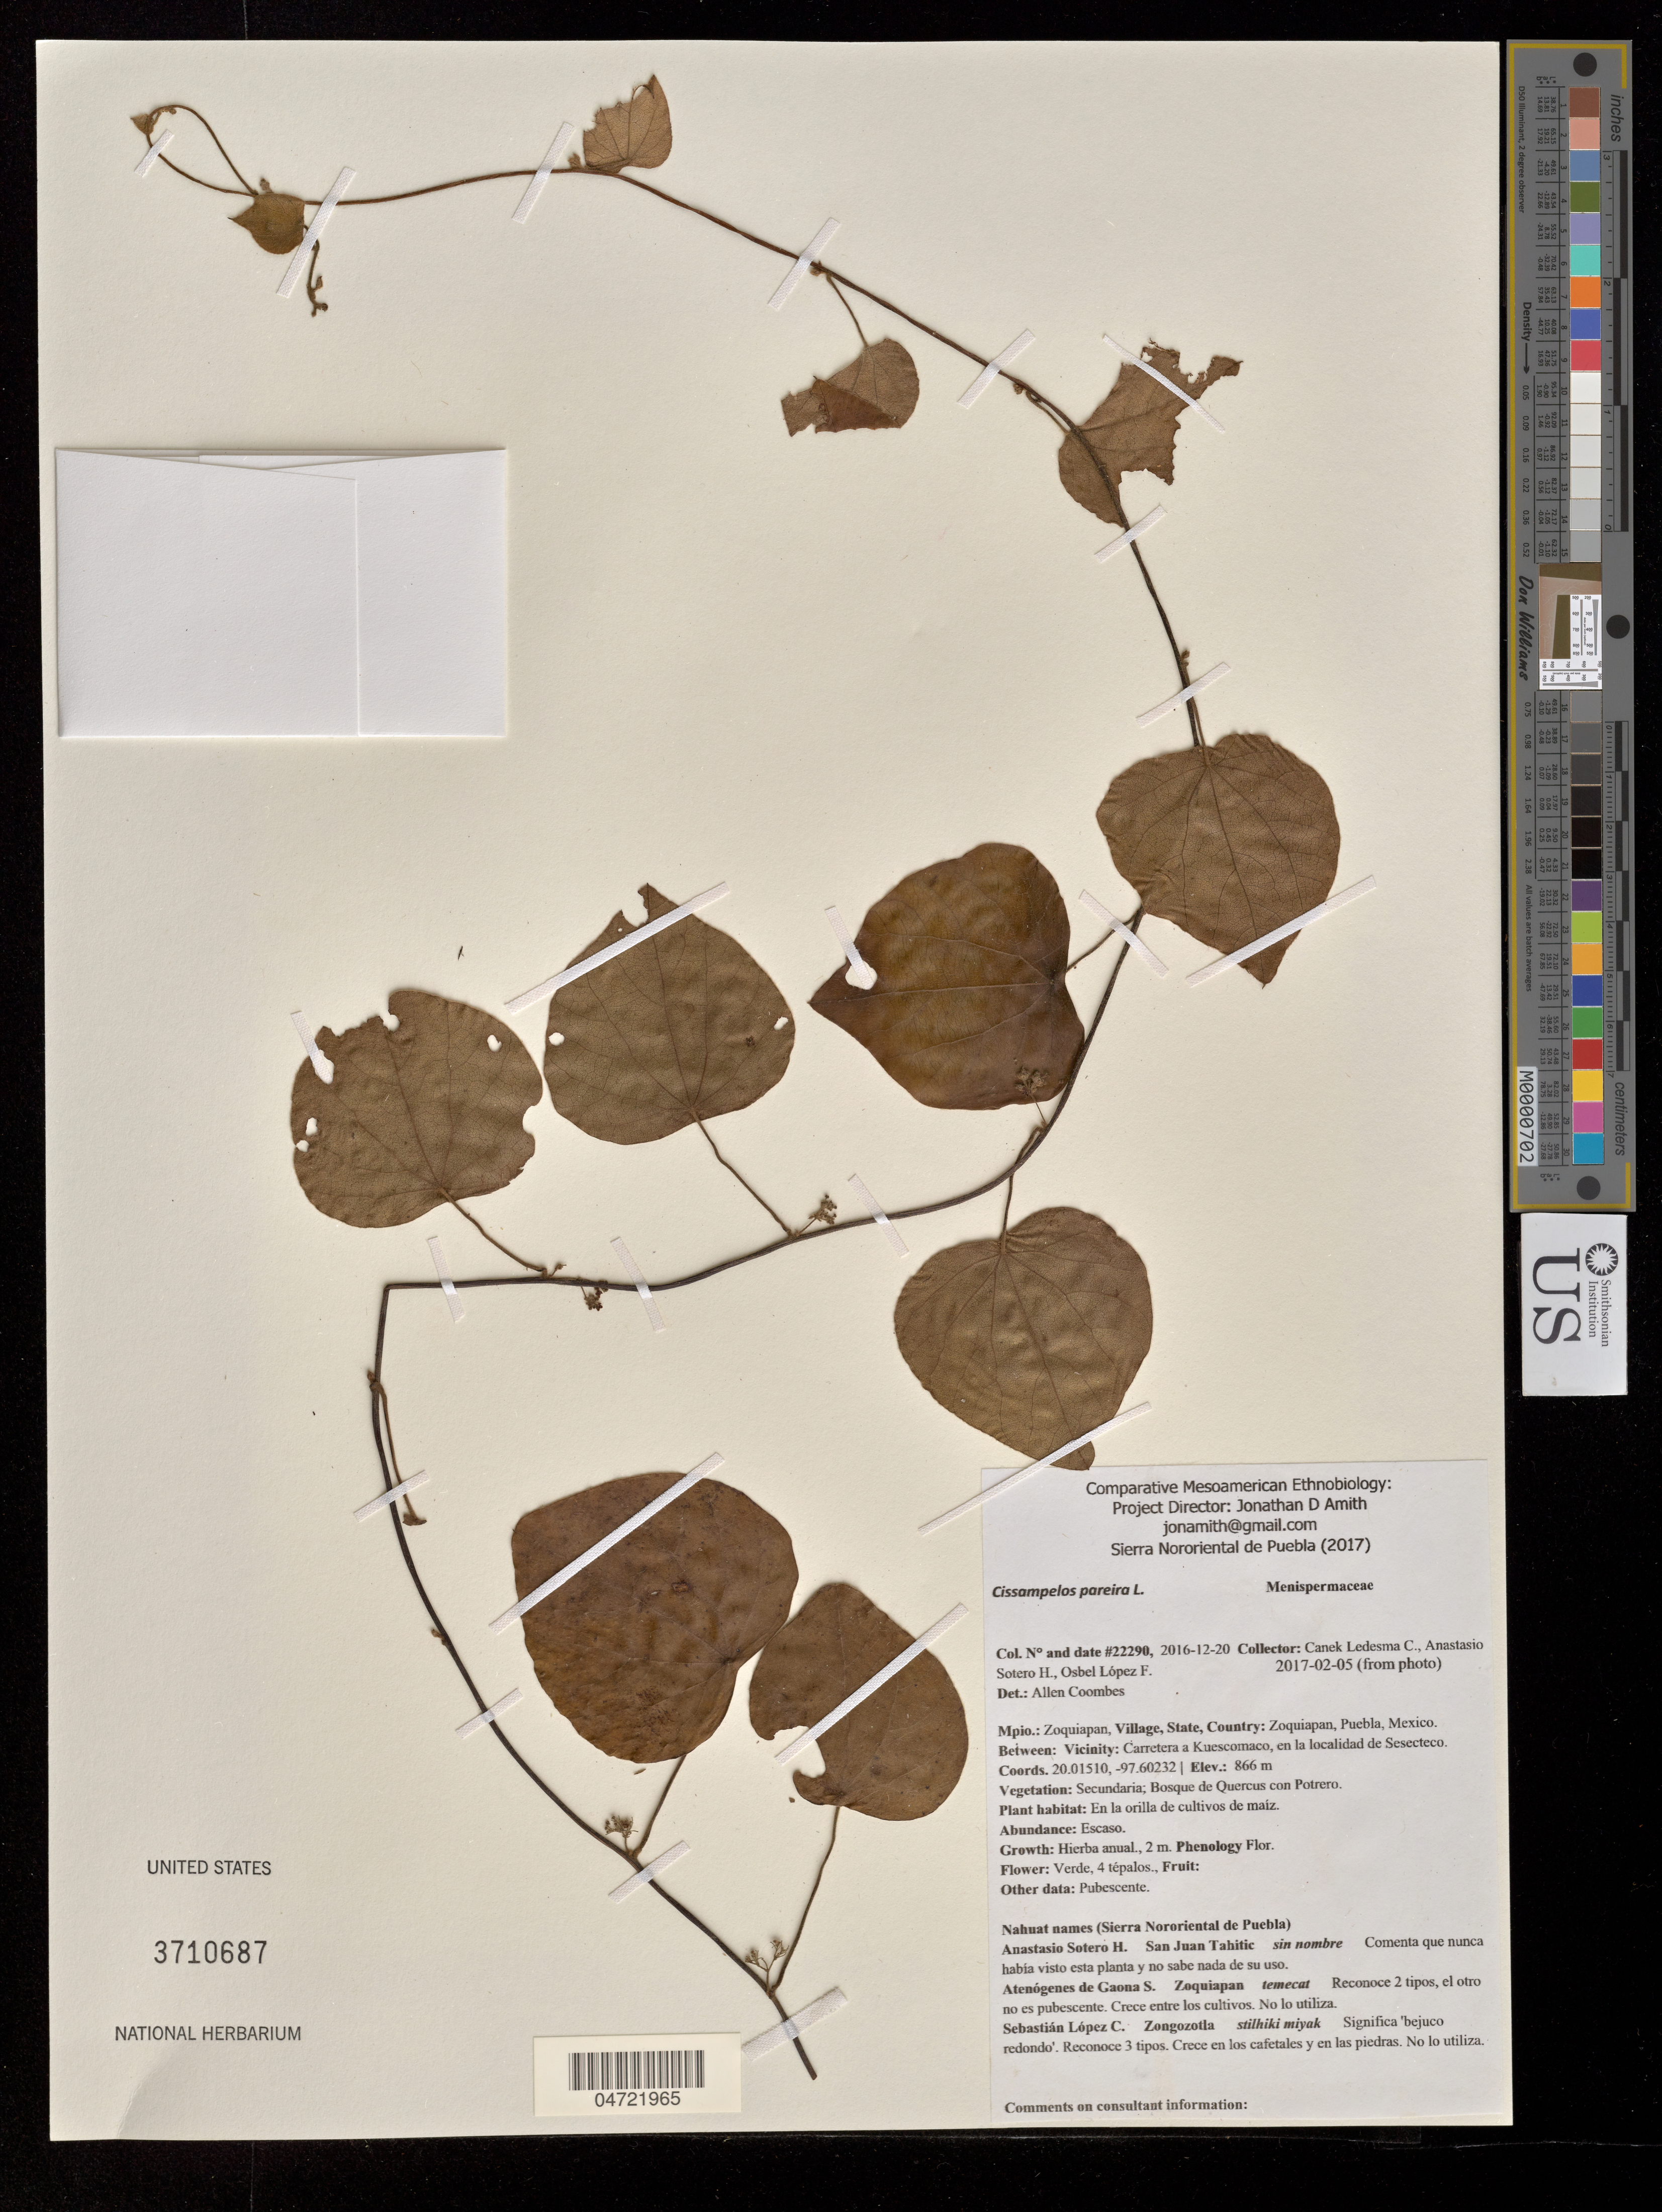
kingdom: Plantae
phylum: Tracheophyta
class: Magnoliopsida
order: Ranunculales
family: Menispermaceae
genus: Cissampelos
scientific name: Cissampelos pareira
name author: L.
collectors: Canek Ledesma C., A. Sotero H. & O. López Francisco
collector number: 22290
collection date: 2016-12-20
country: Mexico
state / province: Puebla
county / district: Zoquiapan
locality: Carretera a Kuescomaco, en la localidad de Sesecteco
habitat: En la orilla de cultivos de maiz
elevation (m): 866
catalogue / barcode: US 3710687